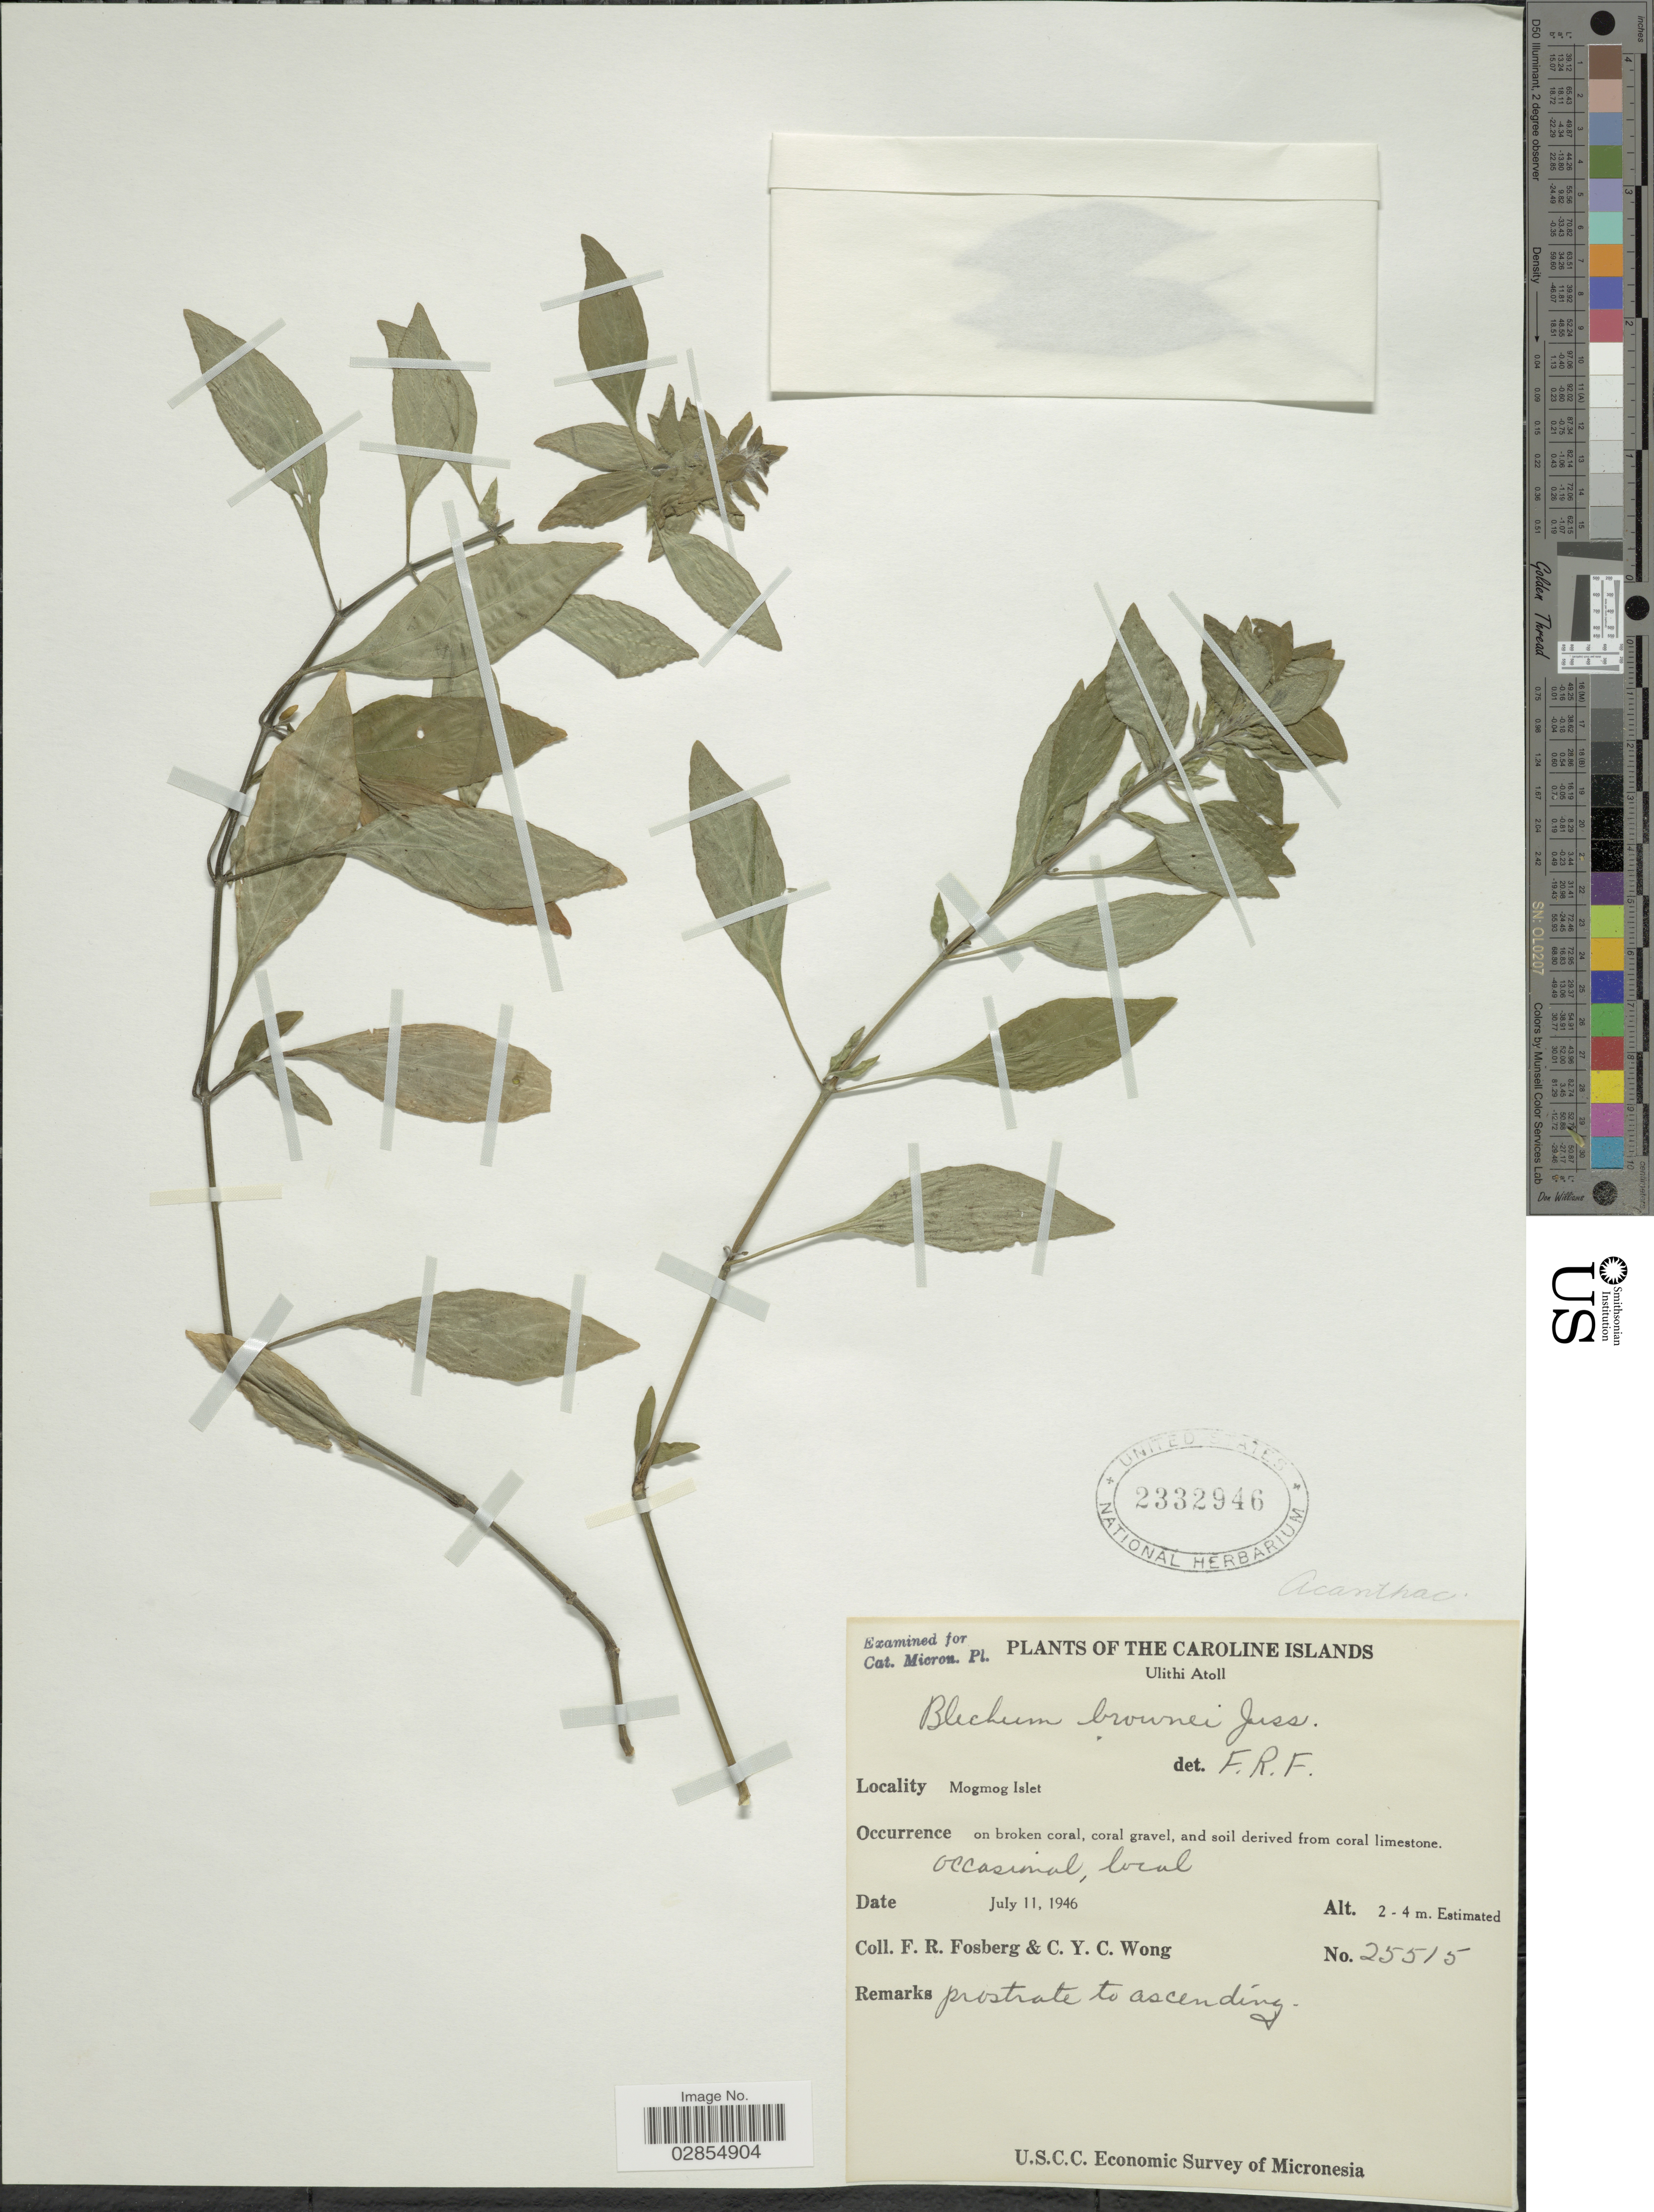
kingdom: Plantae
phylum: Tracheophyta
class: Magnoliopsida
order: Lamiales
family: Acanthaceae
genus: Blechum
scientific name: Blechum pyramidatum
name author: (Lam.) Urb.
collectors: F. R. Fosberg & C. Y. C. Wong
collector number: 25515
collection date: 1946-07-11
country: Micronesia, Federated States of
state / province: Yap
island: Ulithi Atoll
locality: Caroline Islands. Ulithi Atoll. Mogmog Islet.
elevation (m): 2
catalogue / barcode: US 2332946